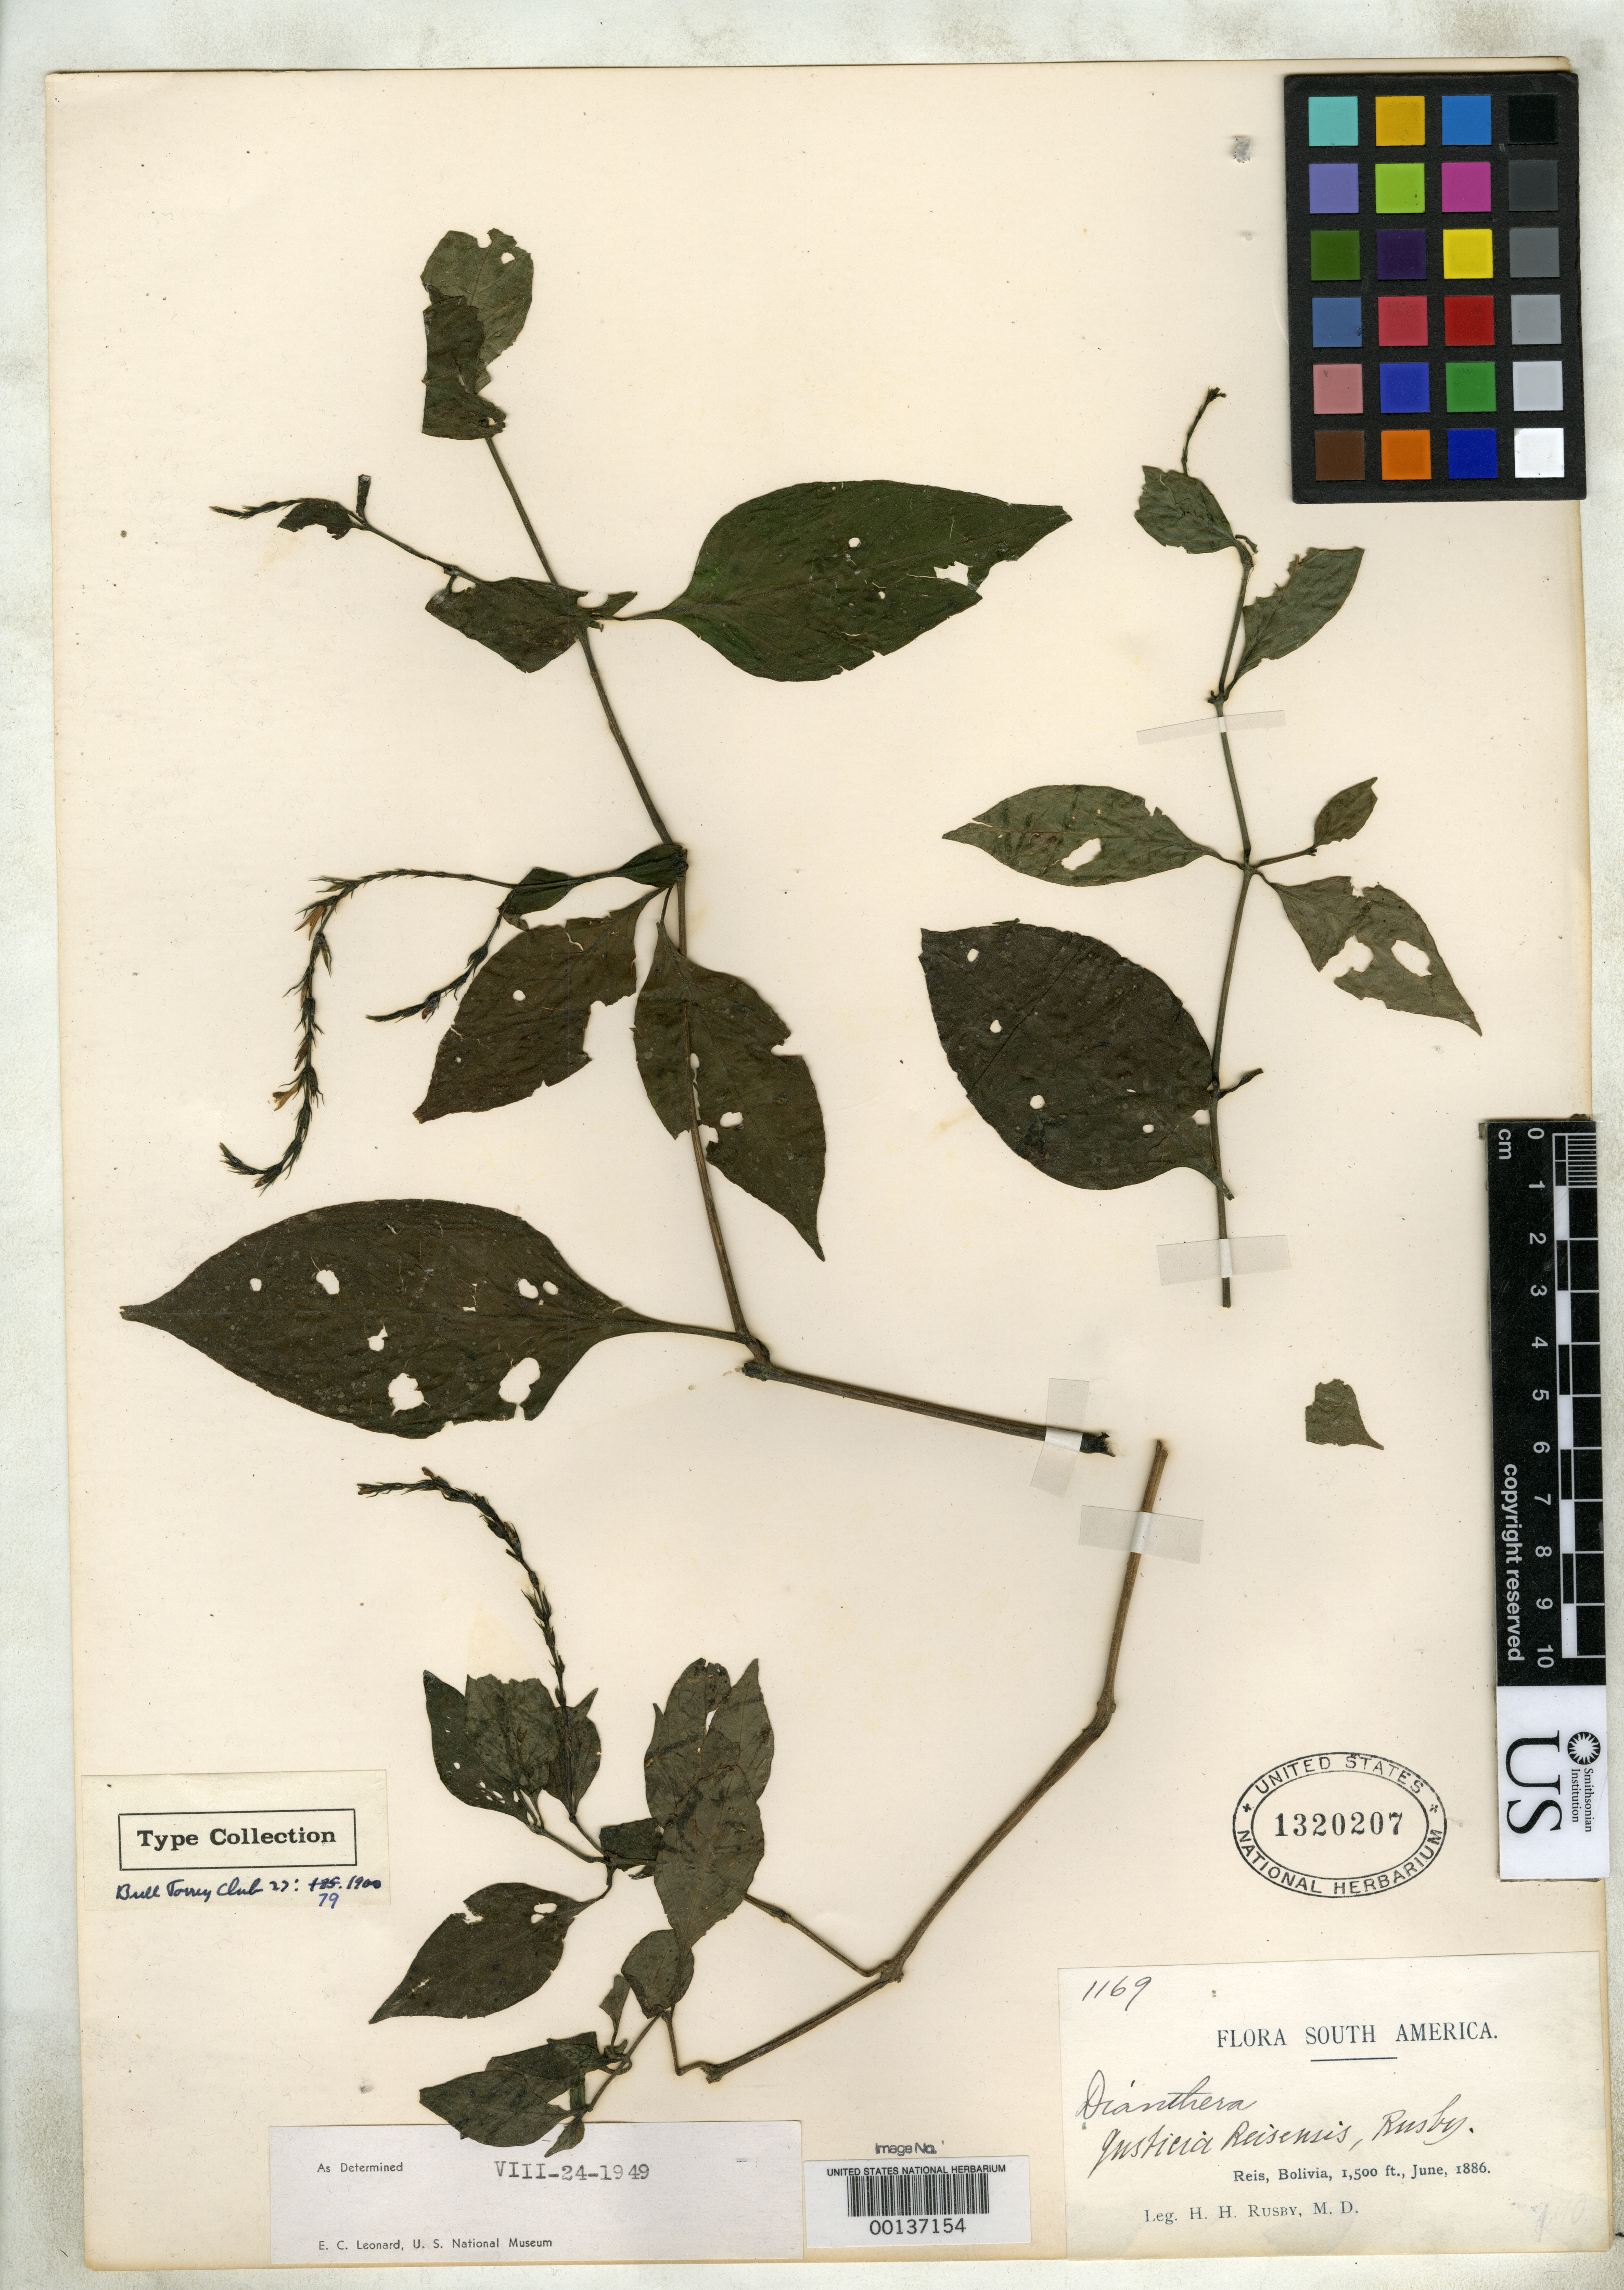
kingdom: Plantae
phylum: Tracheophyta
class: Magnoliopsida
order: Lamiales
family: Acanthaceae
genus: Justicia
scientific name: Justicia reisensis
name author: Rusby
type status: Isotype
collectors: H. H. Rusby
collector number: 1169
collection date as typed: Jun 1886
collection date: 1886-06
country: Bolivia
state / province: Pando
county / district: Nicolas Suarez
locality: Reis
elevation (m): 457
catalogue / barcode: US 1320207